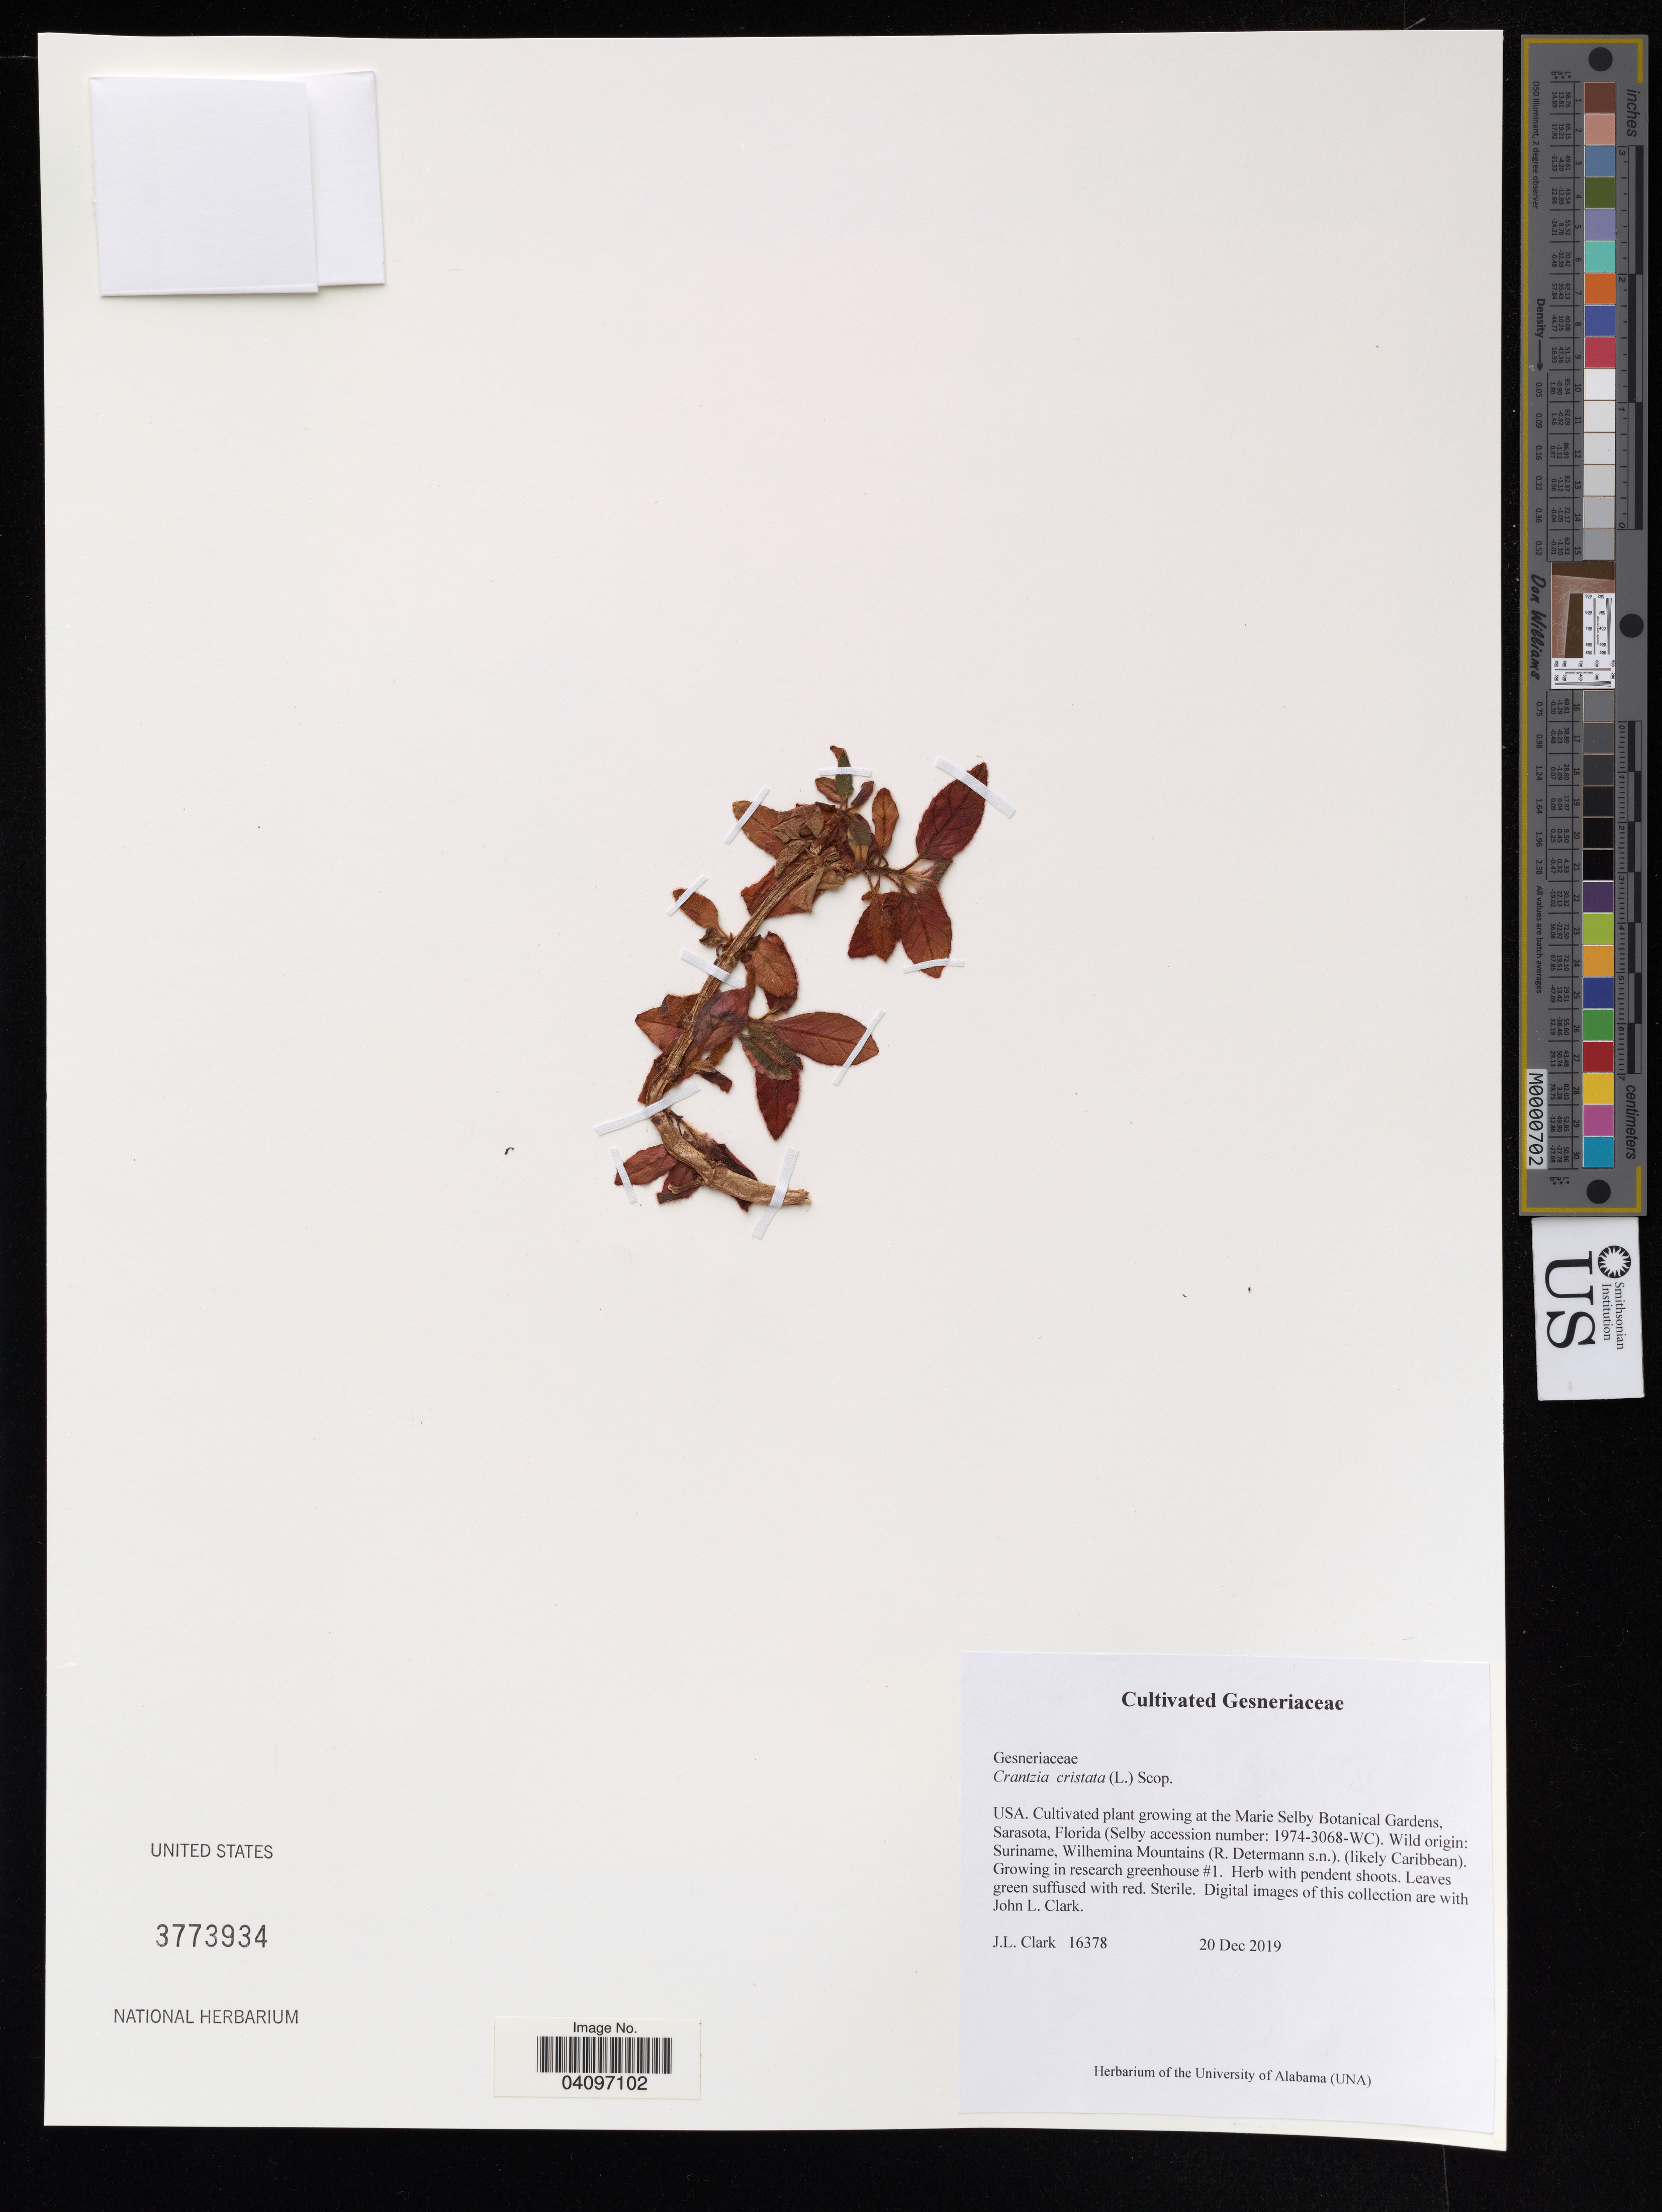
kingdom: Plantae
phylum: Tracheophyta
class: Magnoliopsida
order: Lamiales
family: Gesneriaceae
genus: Crantzia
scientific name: Crantzia cristata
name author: (L.) Scop. ex Fritsch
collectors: J. Clark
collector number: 16378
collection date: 2019-12-20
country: United States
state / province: Florida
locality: Marie Selby Botanical Gardens, Sarasota.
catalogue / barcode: US 3773934